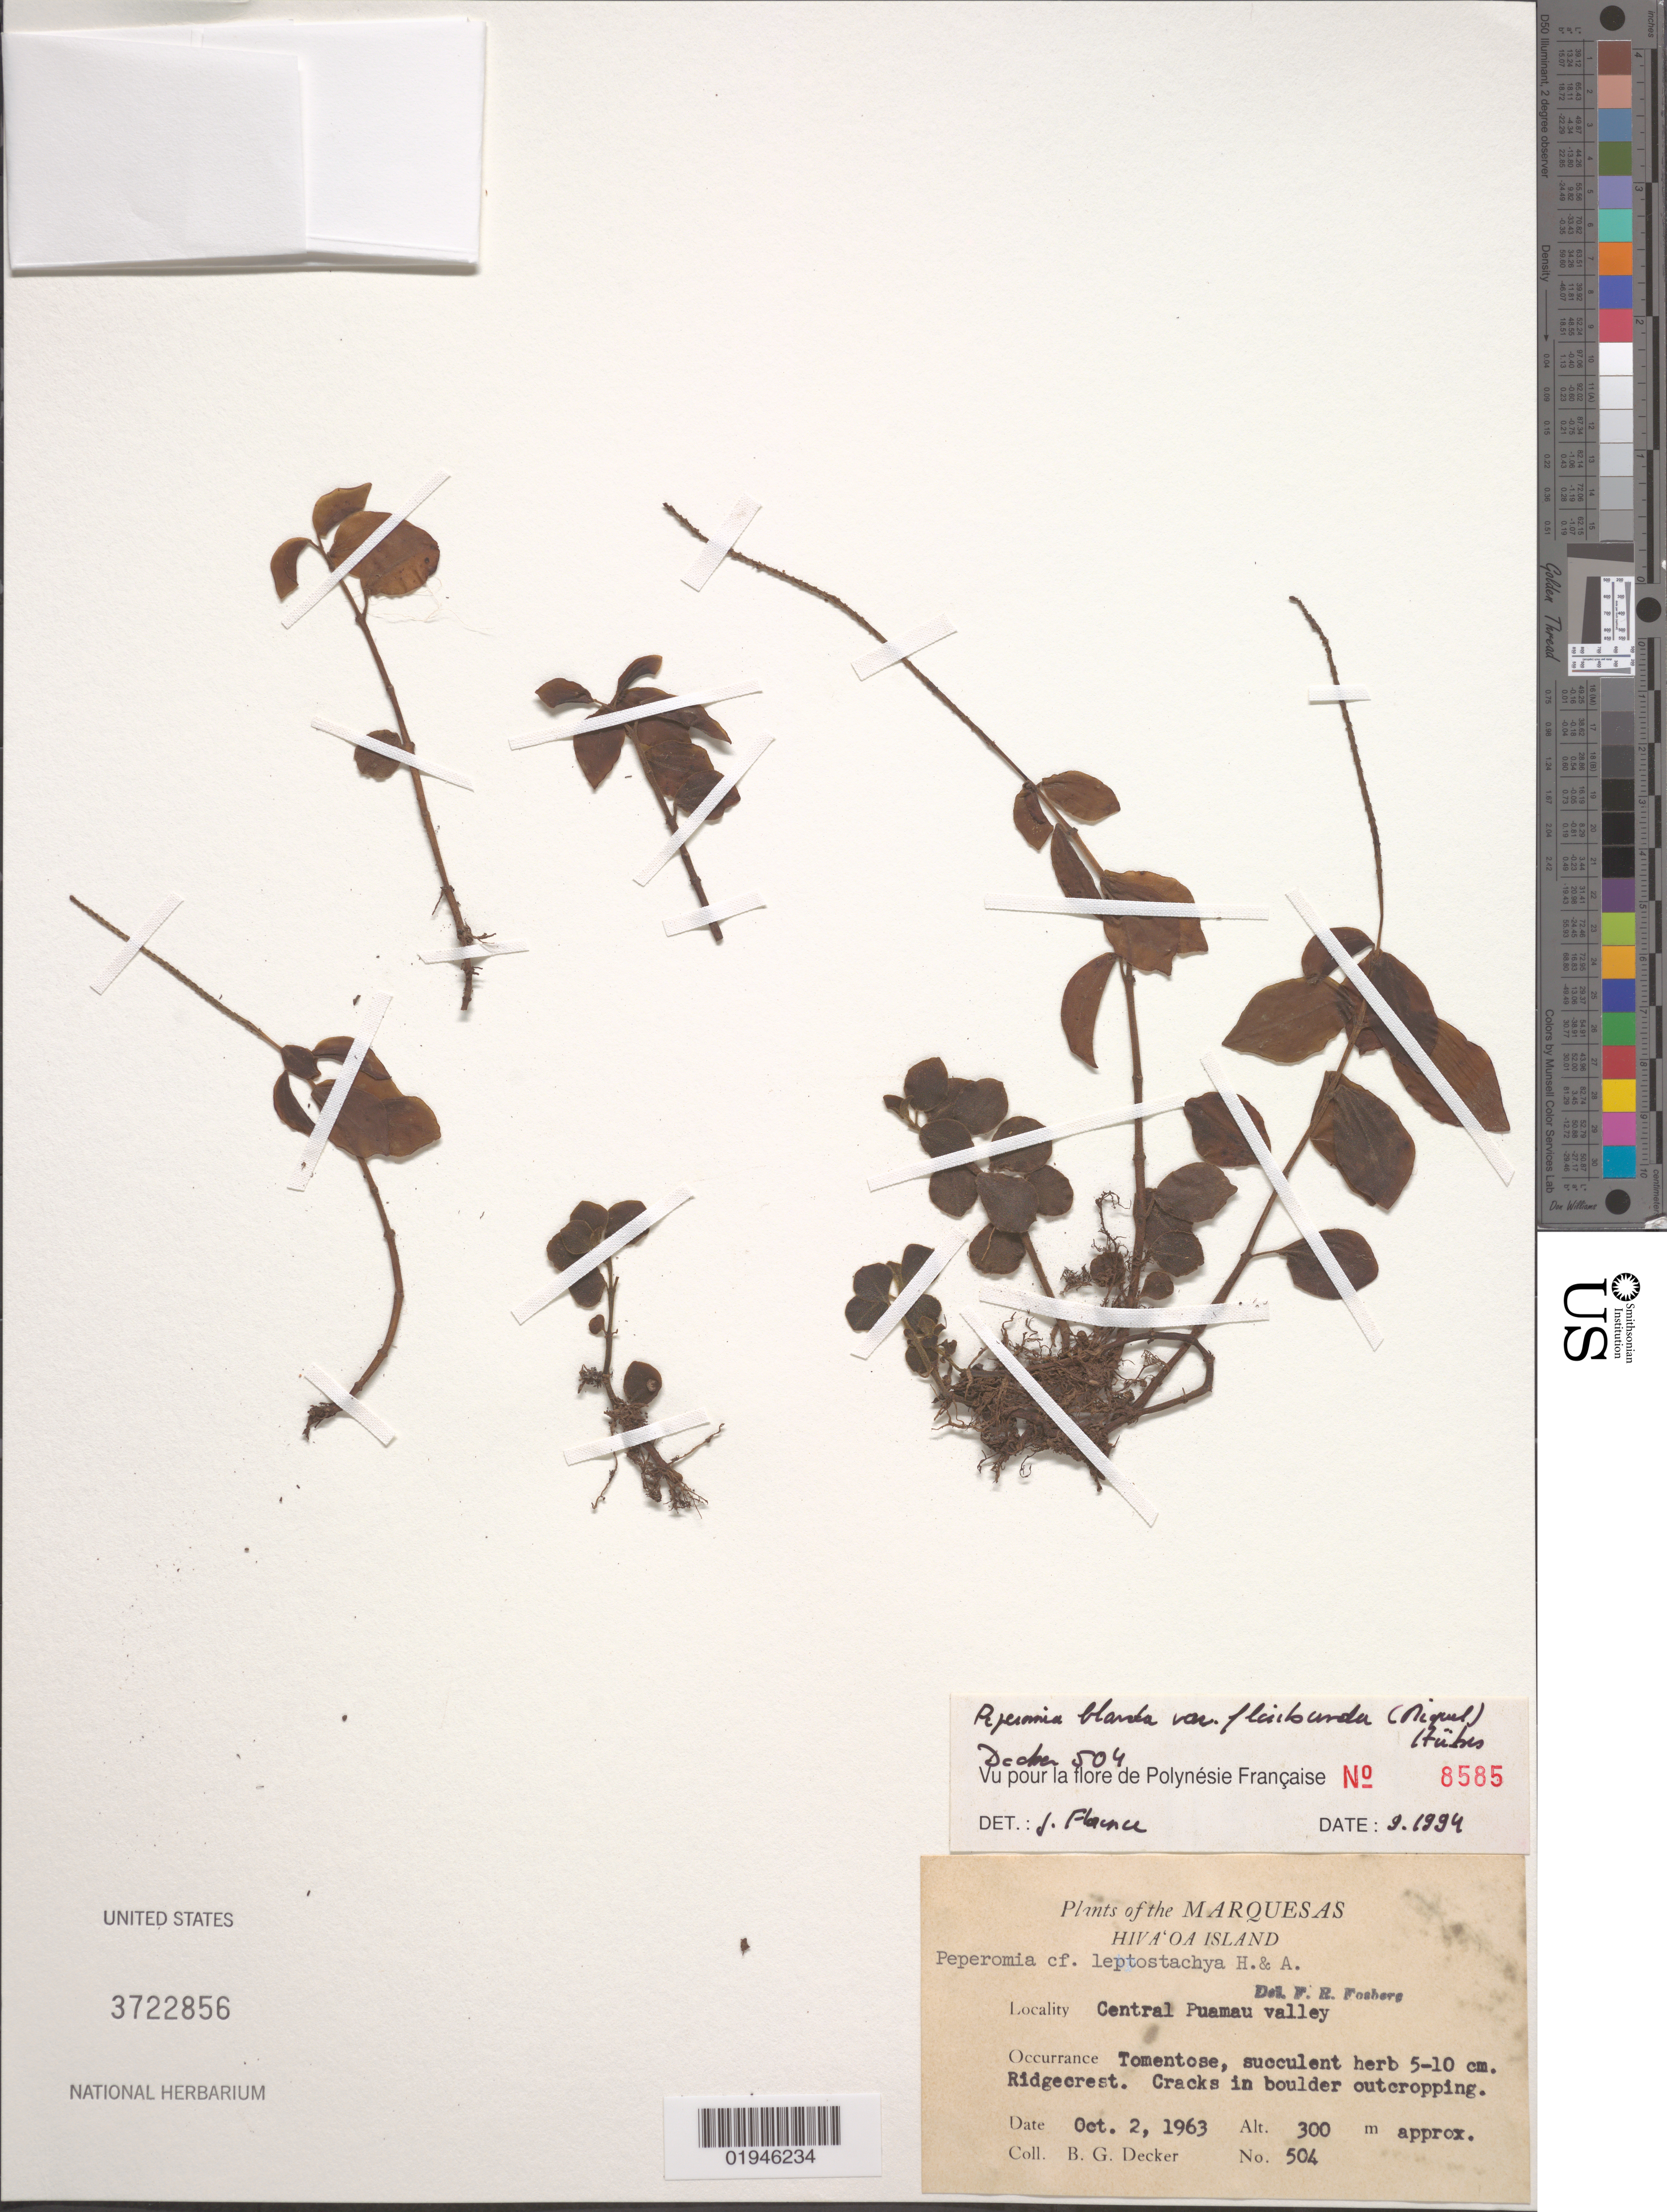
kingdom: Plantae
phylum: Tracheophyta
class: Magnoliopsida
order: Piperales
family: Piperaceae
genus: Peperomia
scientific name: Peperomia leptostachya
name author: Hook. & Arn.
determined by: Wagner, W. L., (BOT), Smithsonian Institution - National Museum of Natural History (UNITED STATES)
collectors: B. G. Decker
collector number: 504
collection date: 1963-10-02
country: French Polynesia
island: Hiva Oa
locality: central Puamau Valley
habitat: cracks in boulder outcropping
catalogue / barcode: US 3722856